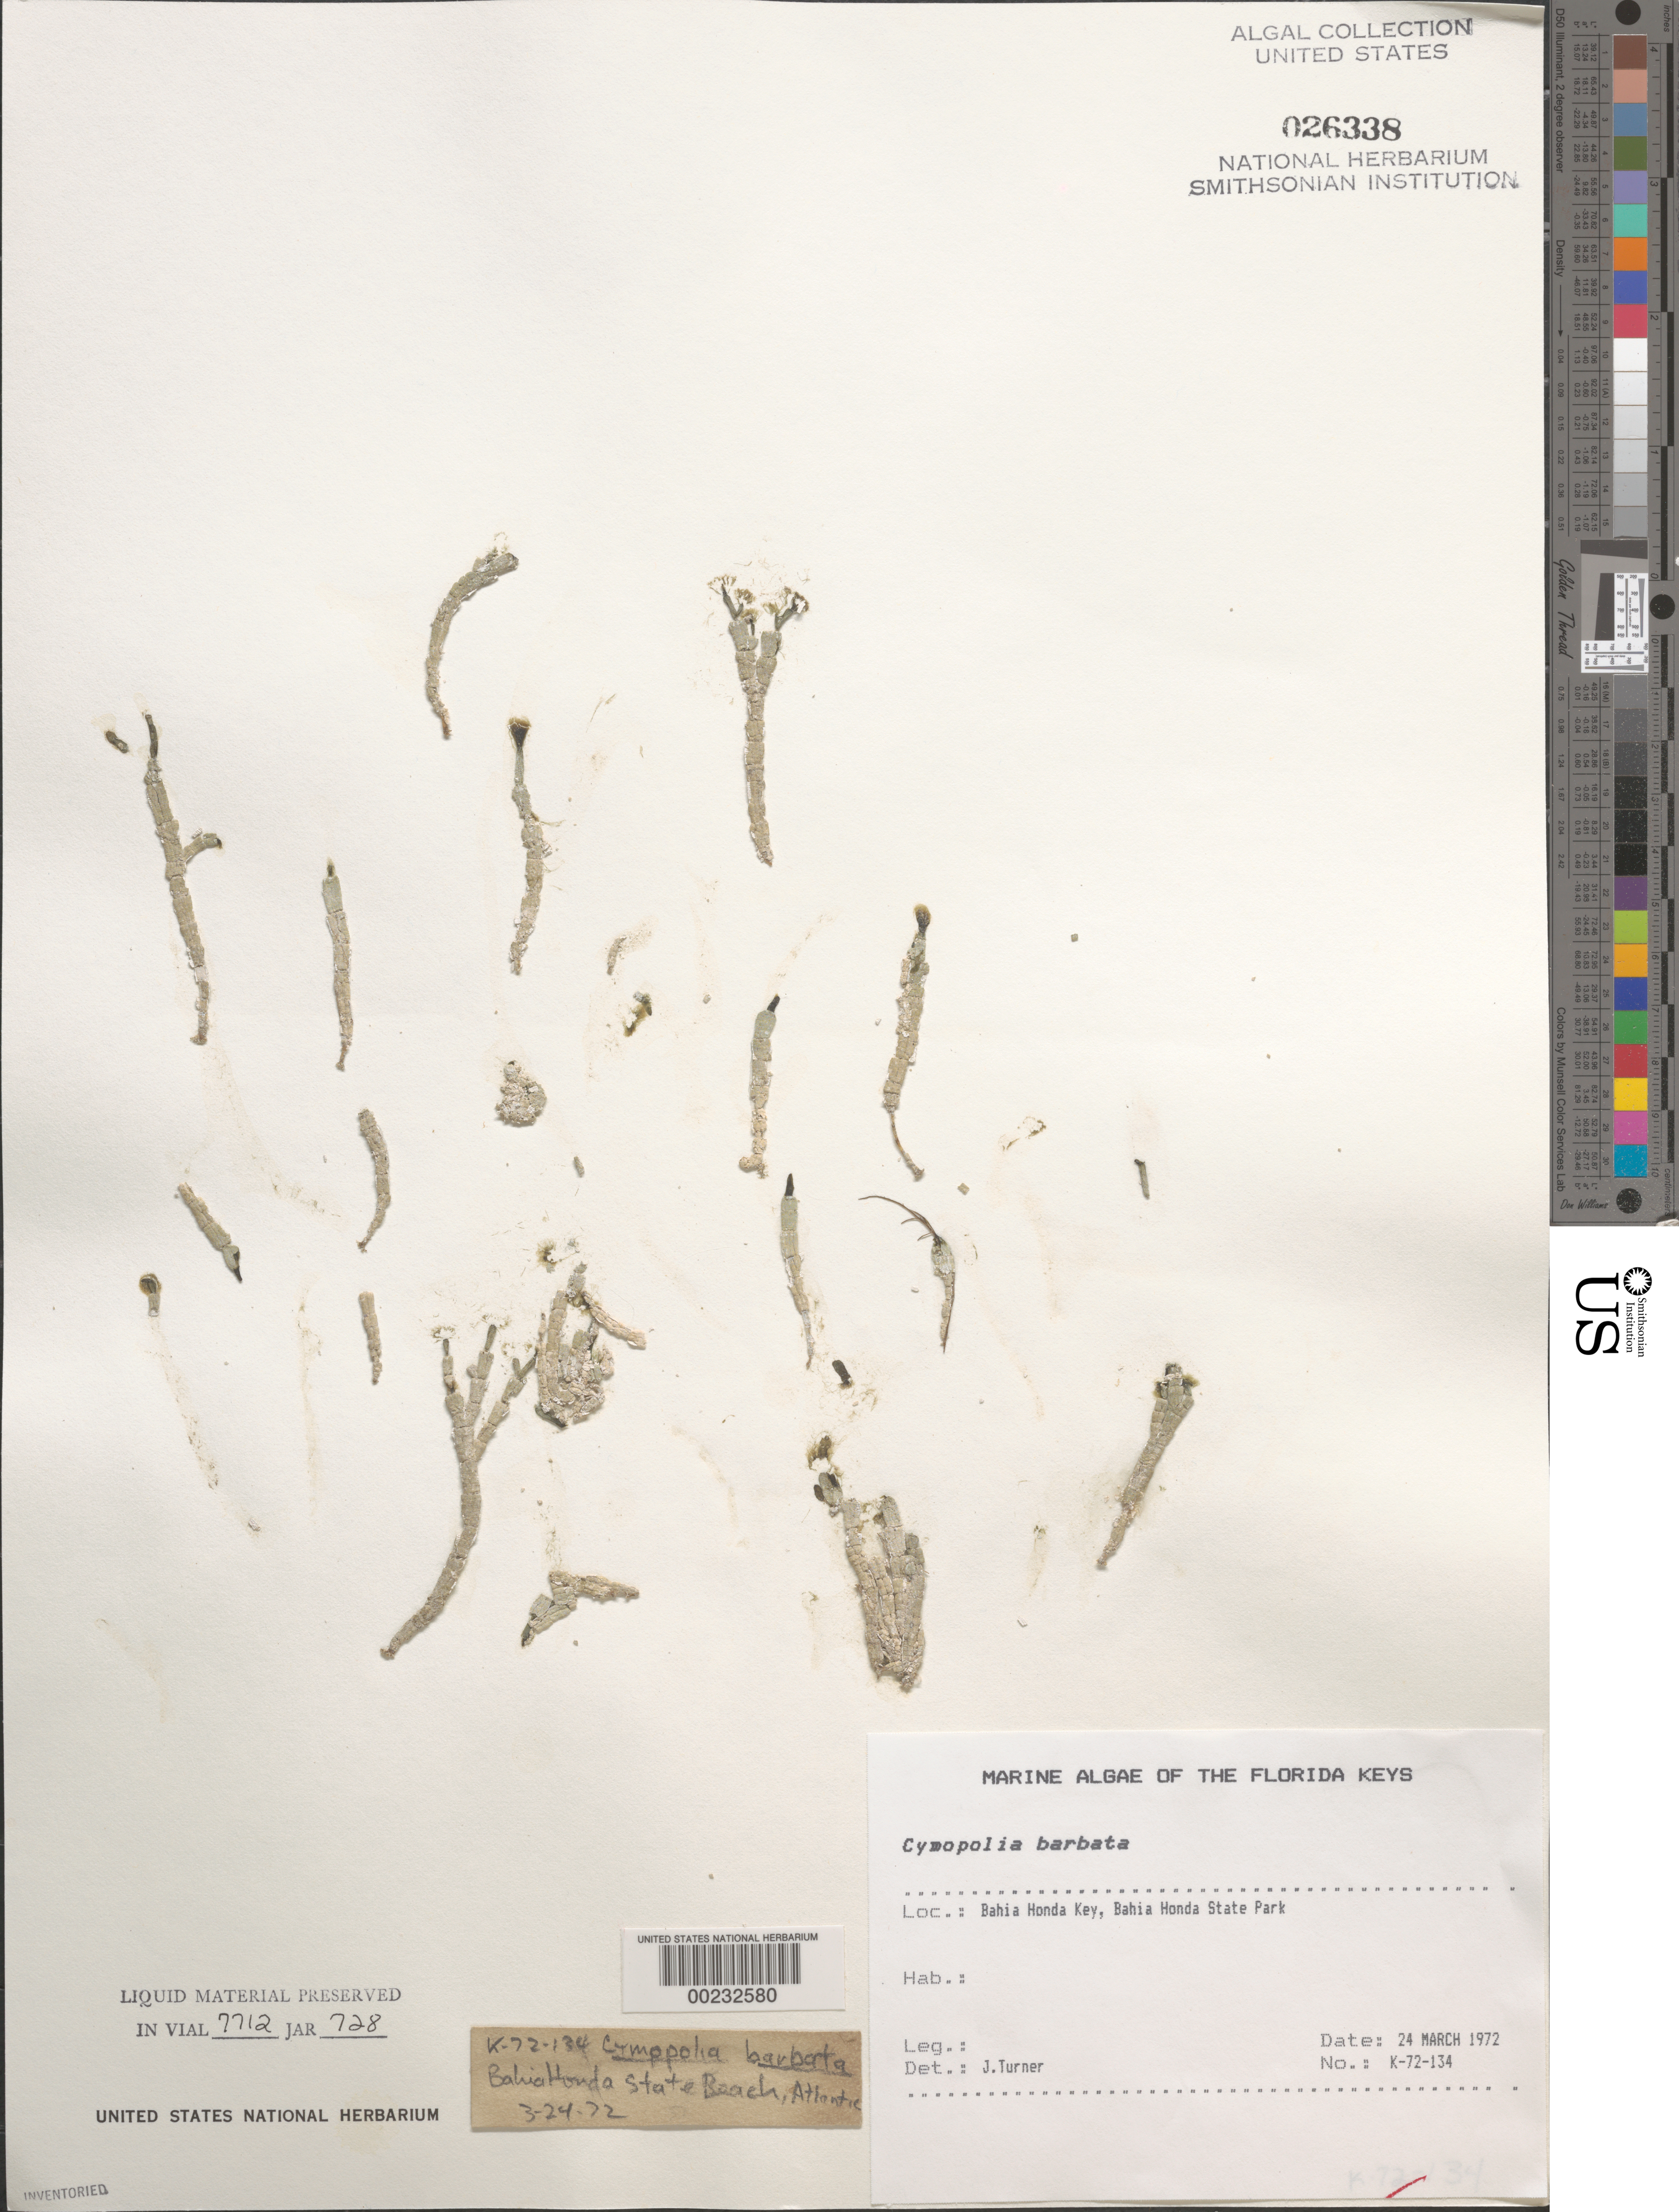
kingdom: Plantae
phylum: Chlorophyta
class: Ulvophyceae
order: Dasycladales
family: Dasycladaceae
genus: Cymopolia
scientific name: Cymopolia barbata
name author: (L.) J.V.Lamouroux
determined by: Turner, J.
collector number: K-72-134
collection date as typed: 24 Mar 1972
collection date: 1972-03-24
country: United States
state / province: Florida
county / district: Monroe County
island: Bahia Honda Key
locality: Bahia Honda State Park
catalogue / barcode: US 26338